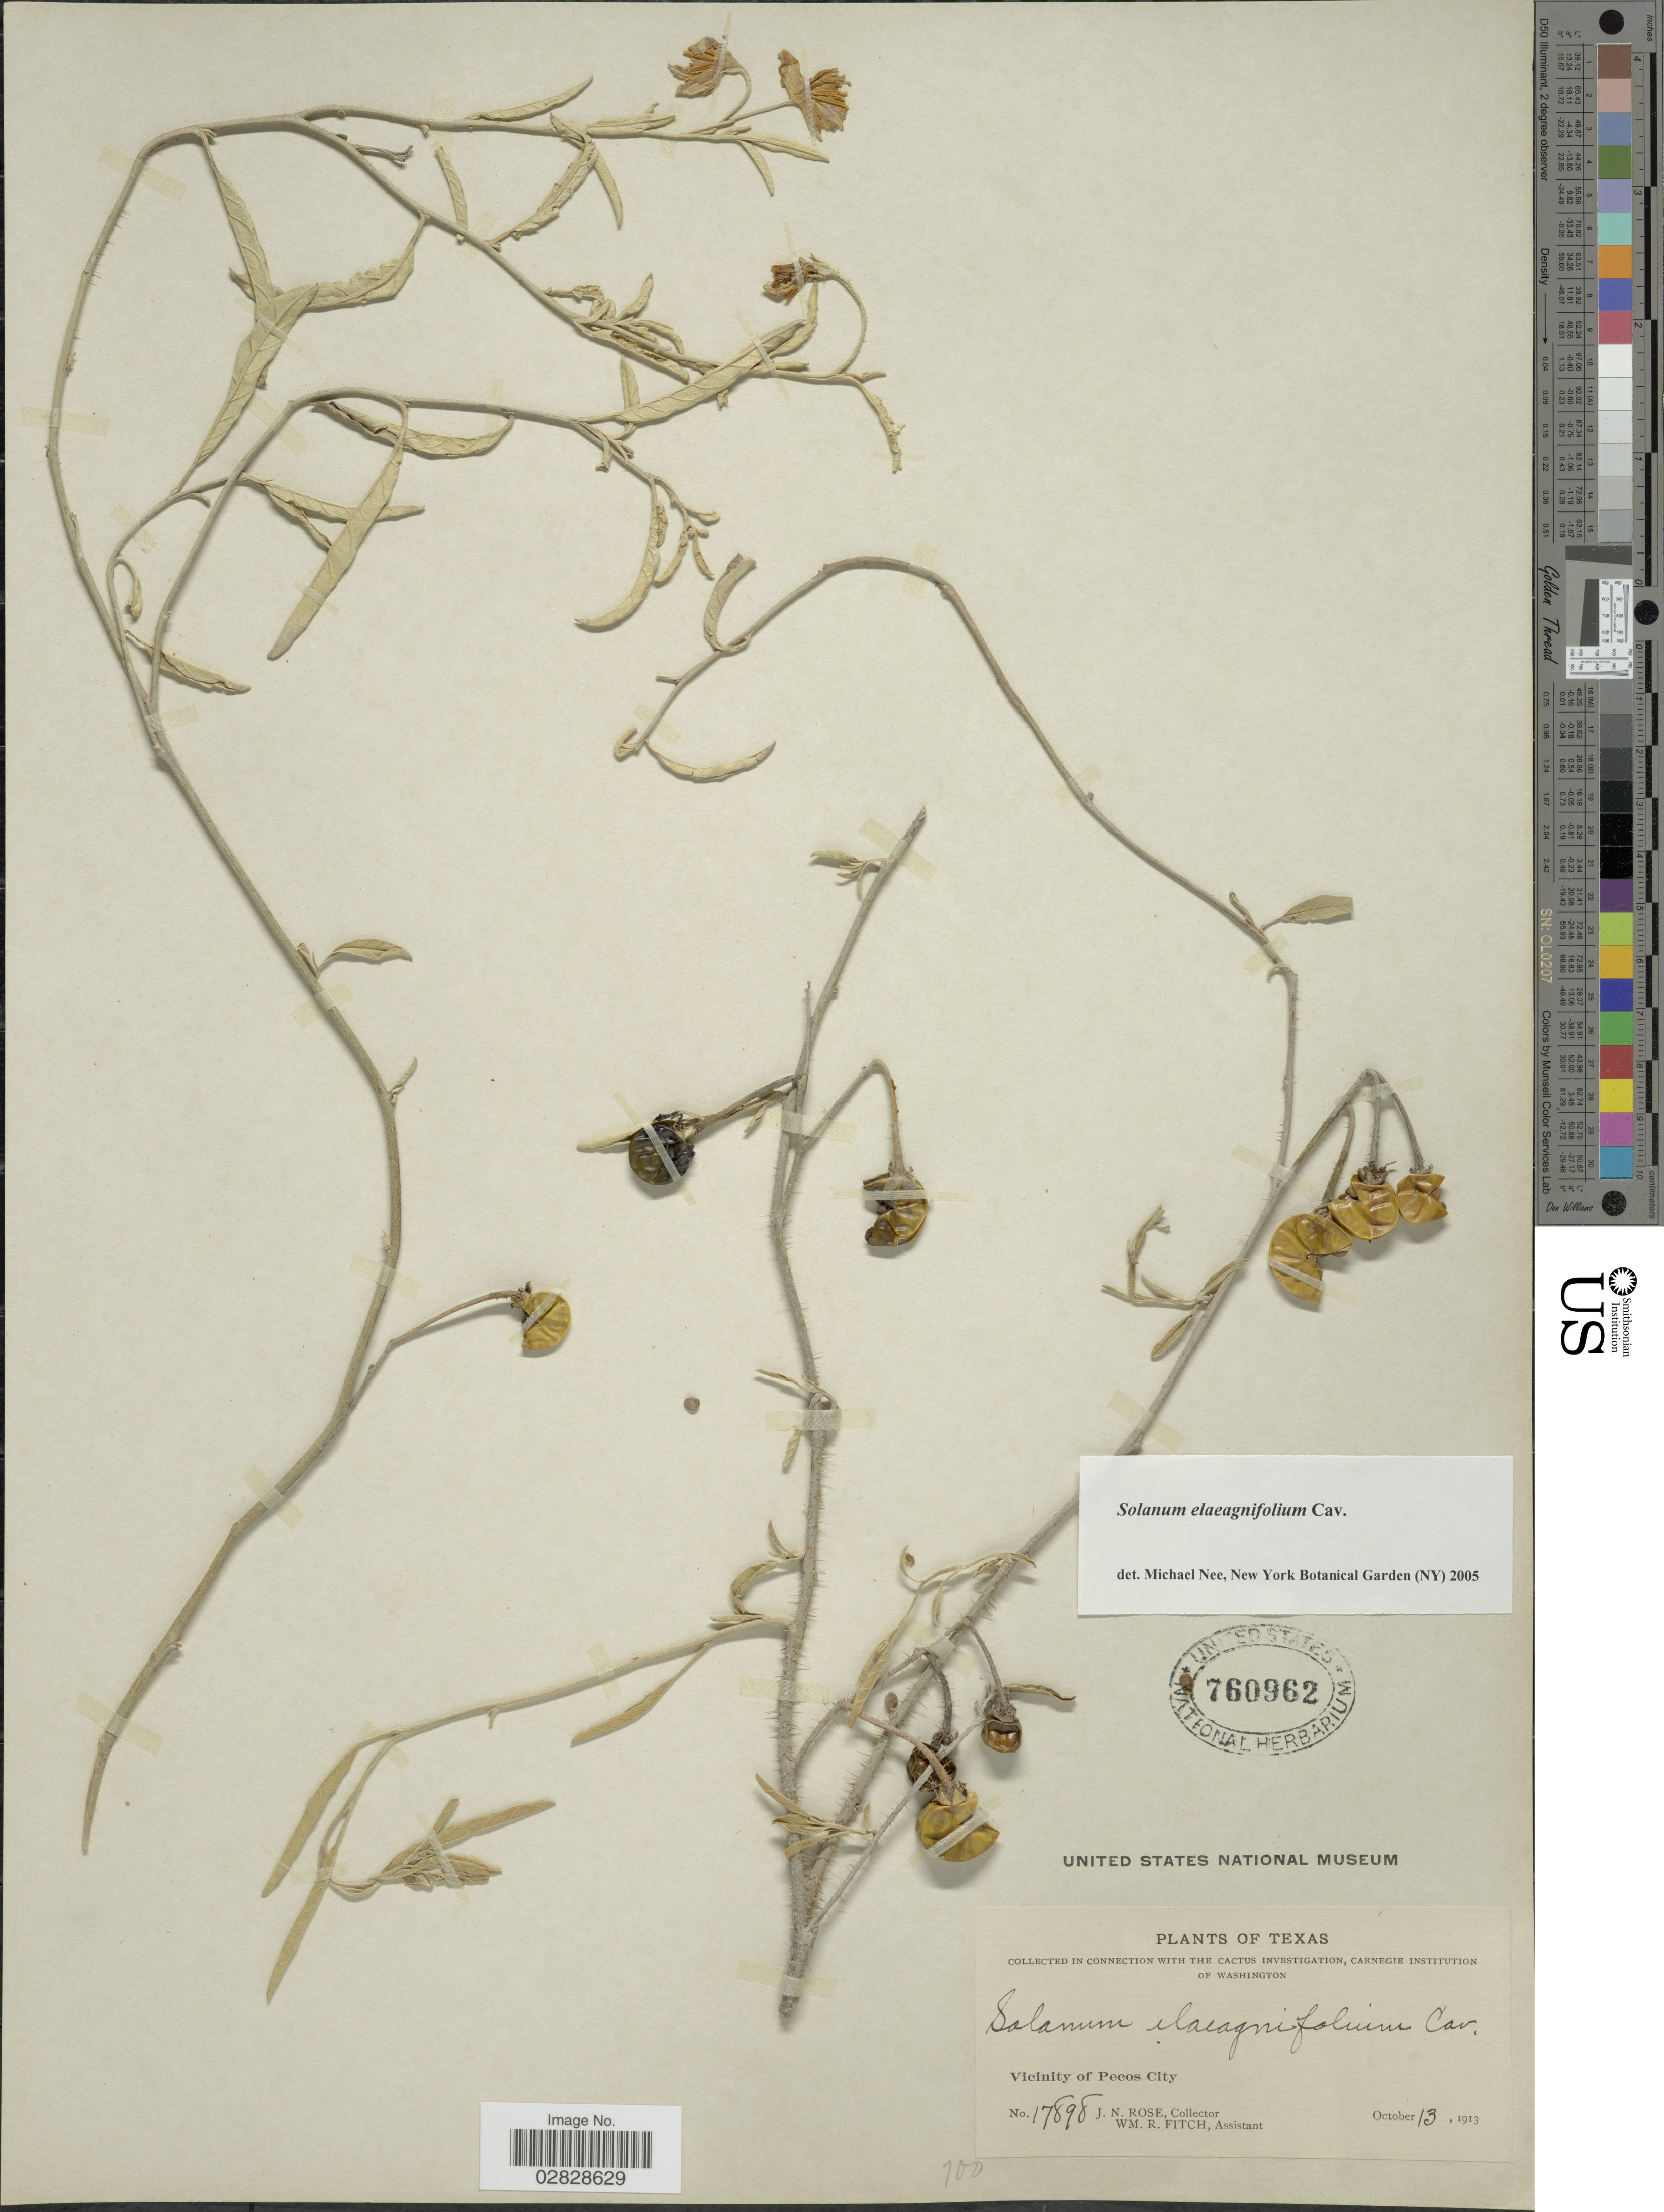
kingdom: Plantae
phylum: Tracheophyta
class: Magnoliopsida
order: Solanales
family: Solanaceae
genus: Solanum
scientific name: Solanum elaeagnifolium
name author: Cav.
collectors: J. N. Rose & W. R. Fitch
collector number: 17898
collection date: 1913-10-13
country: United States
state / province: Texas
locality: Vicinity of Pecos City.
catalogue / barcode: US 760962